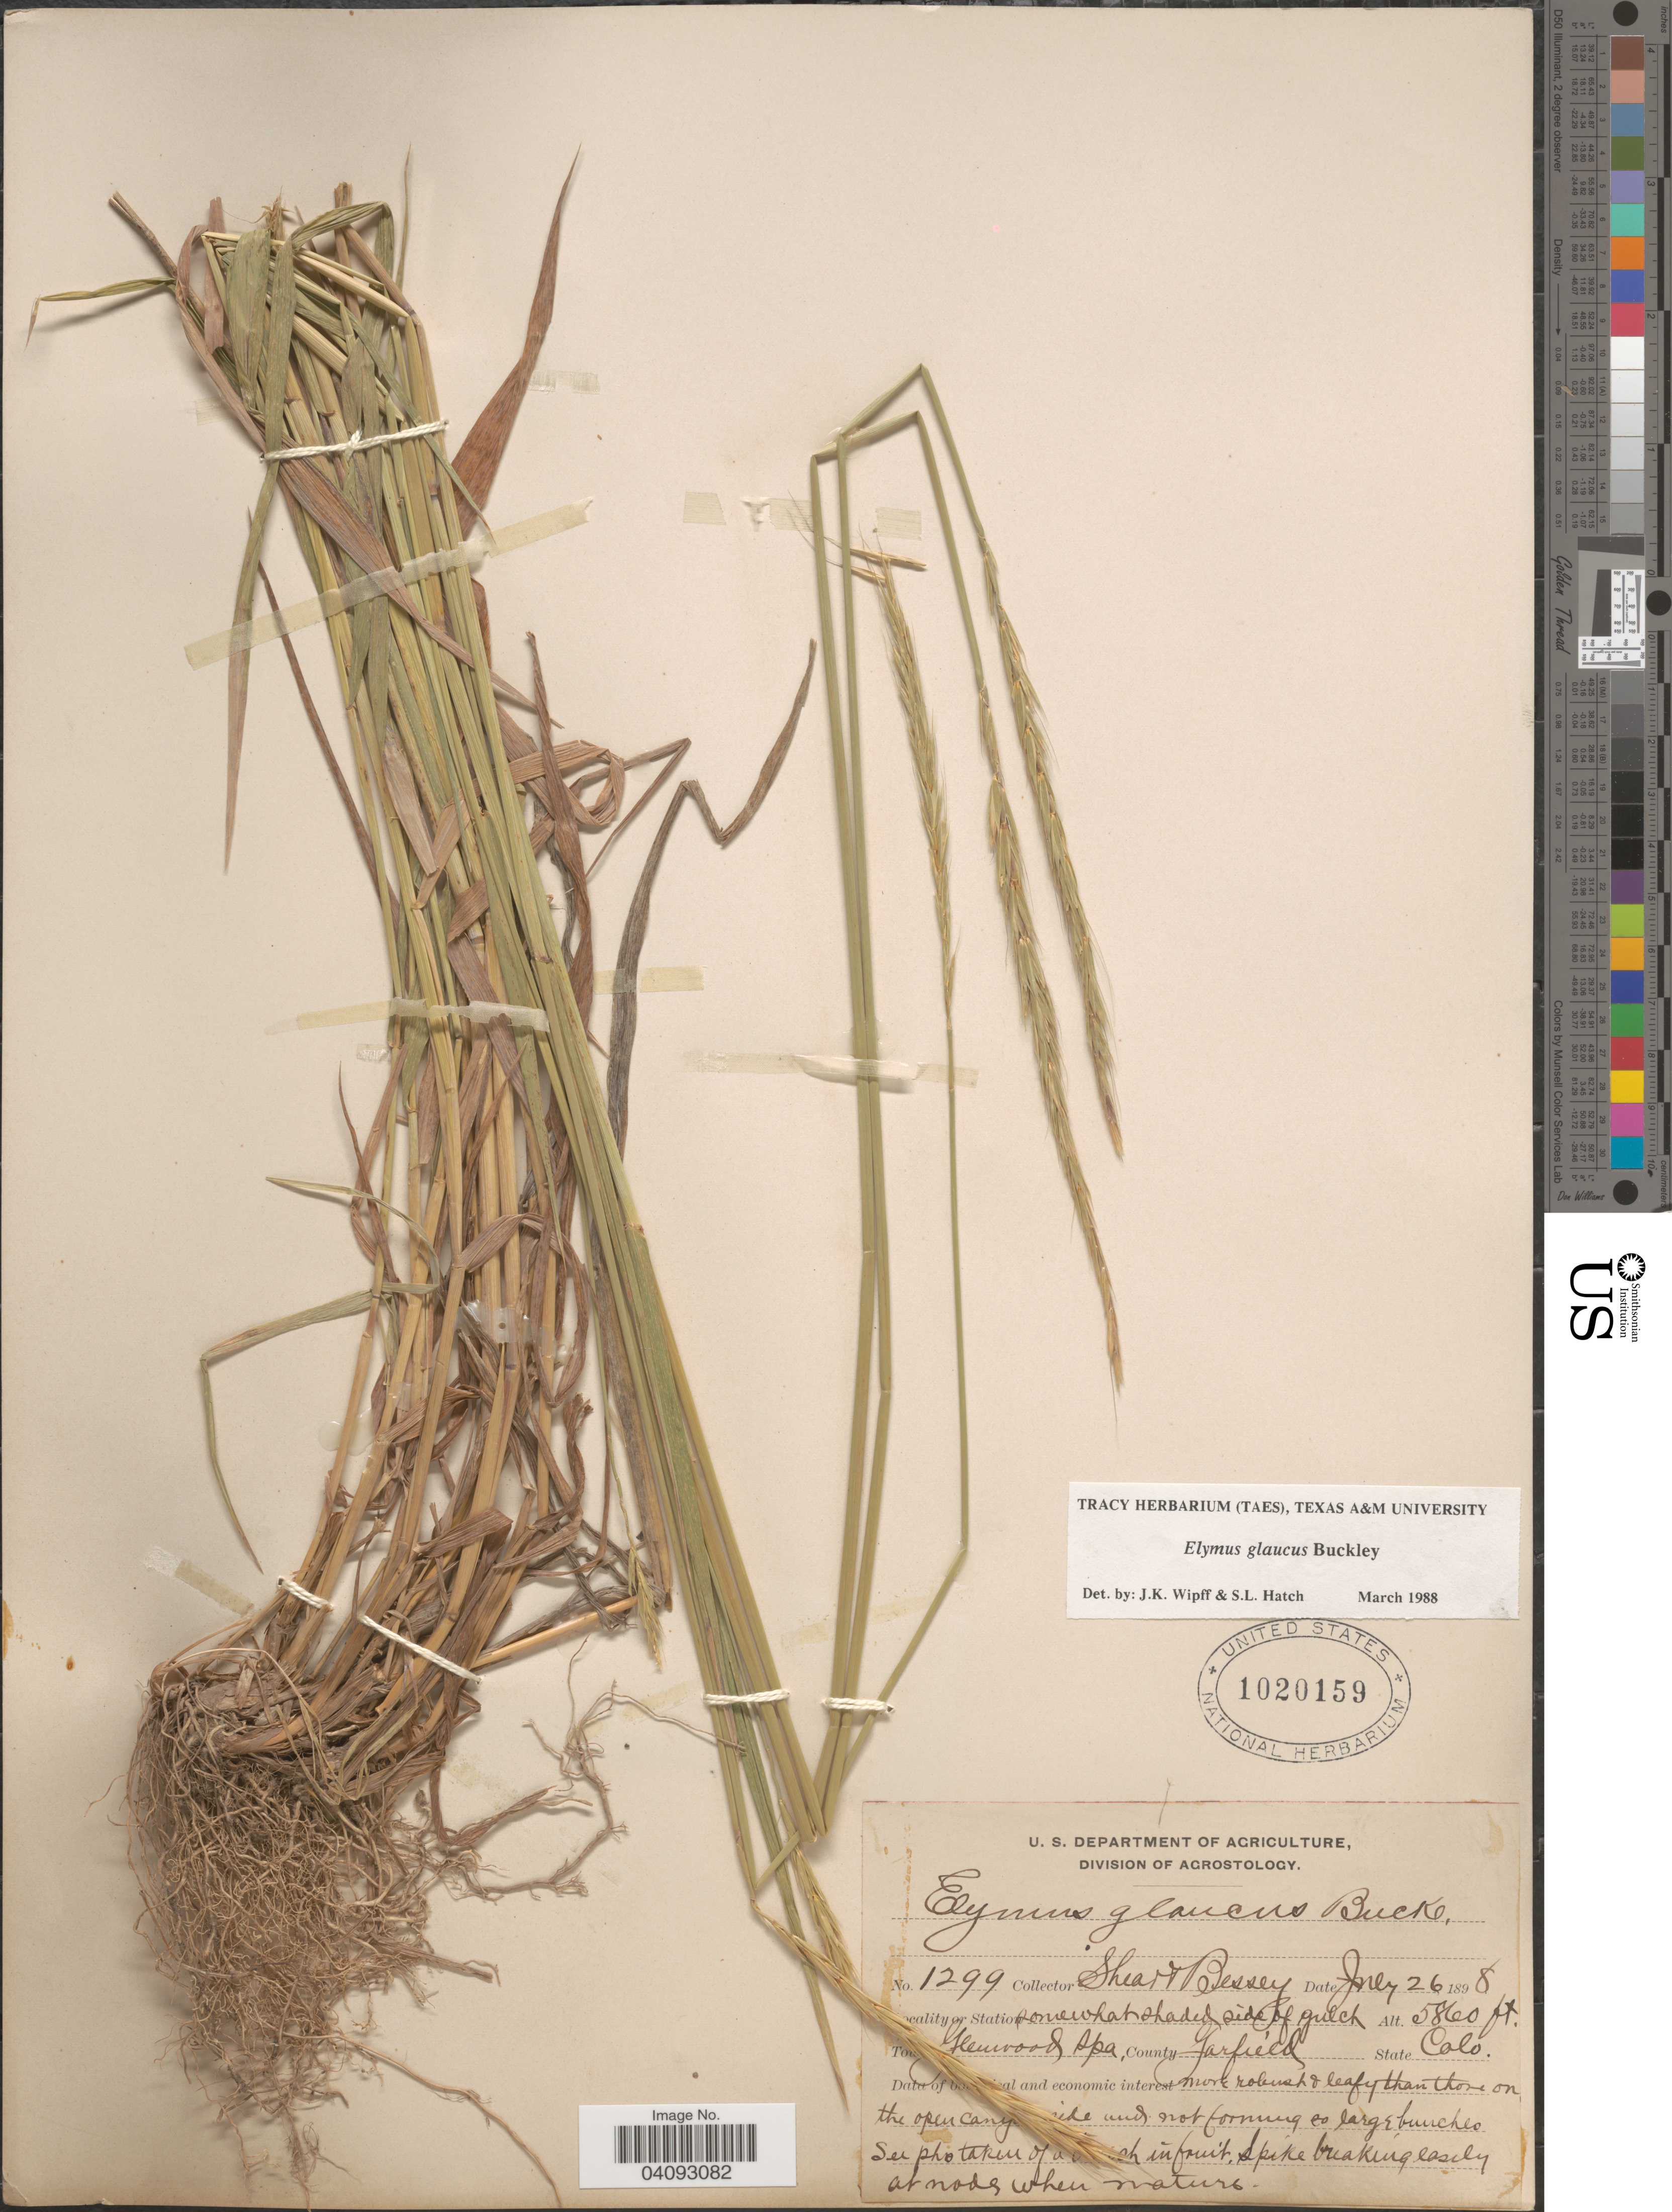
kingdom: Plantae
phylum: Tracheophyta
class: Liliopsida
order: Poales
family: Poaceae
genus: Elymus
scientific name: Elymus glaucus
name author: Buckley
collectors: -- Shear & -. Bessey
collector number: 1299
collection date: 1898-07-26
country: United States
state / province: Colorado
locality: Somewhat shady side of gulch. Town Glenwood Spa. County Garfield.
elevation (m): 1786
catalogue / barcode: US 1020159